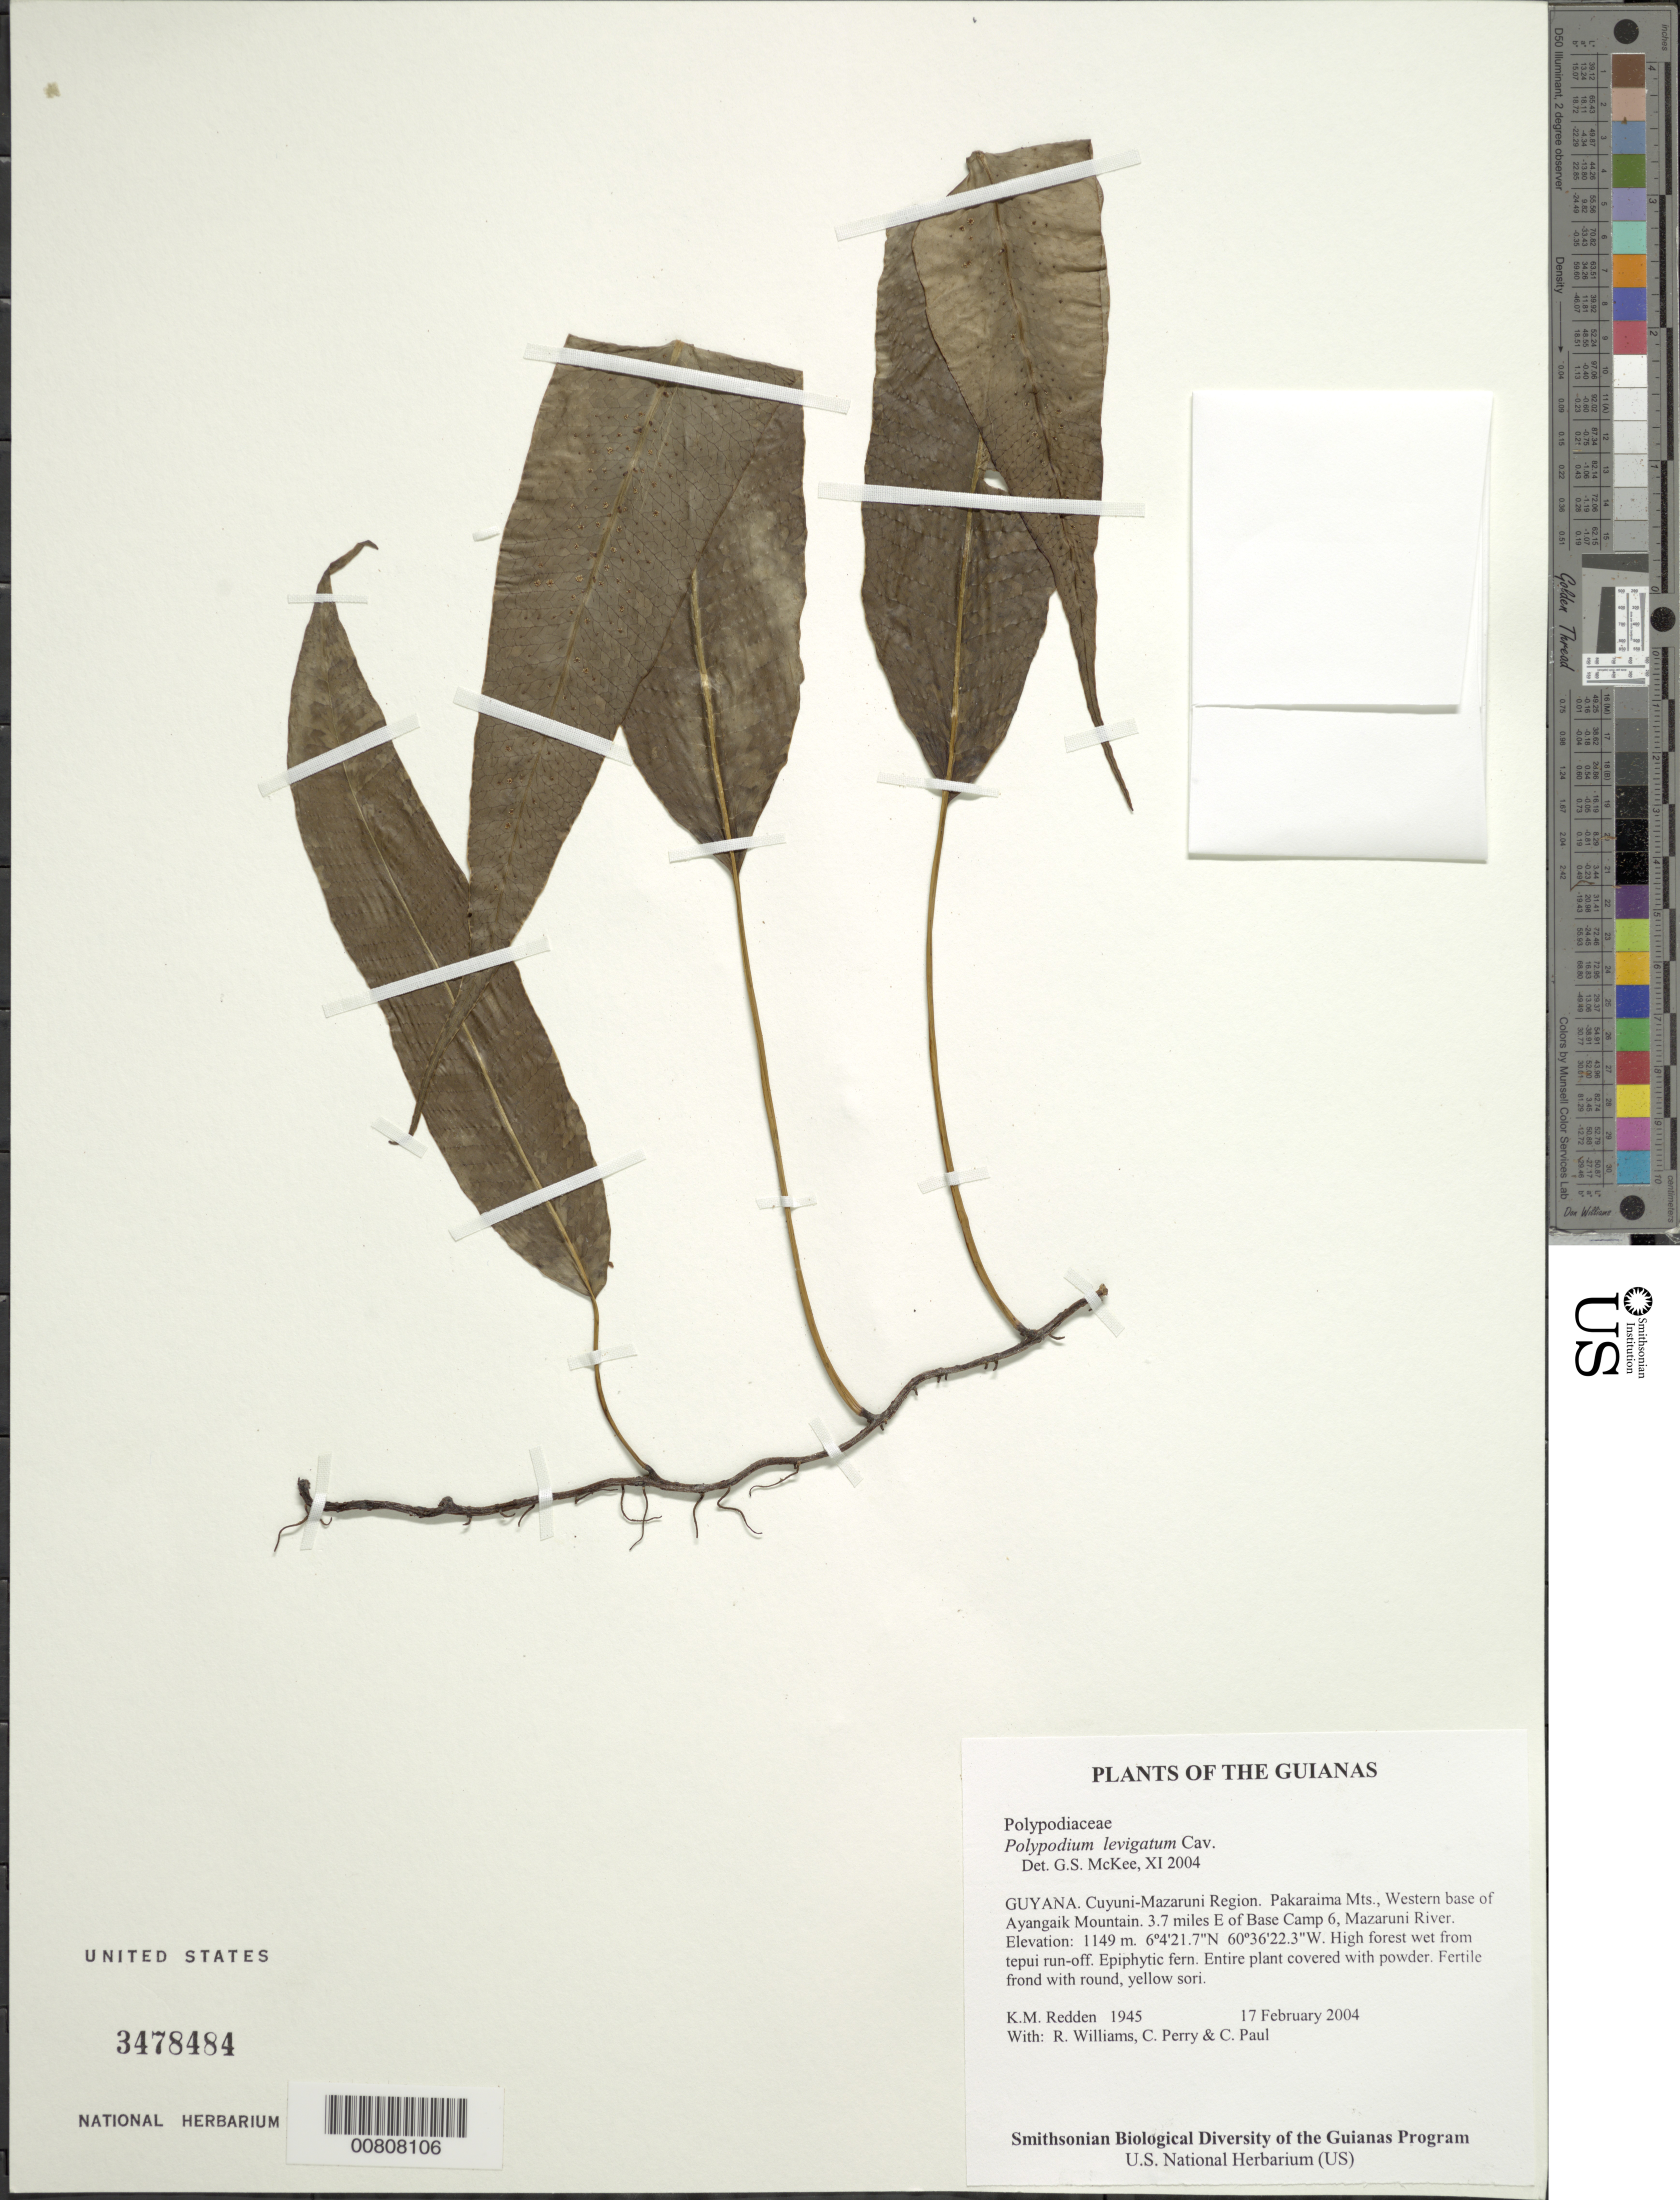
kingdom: Plantae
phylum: Tracheophyta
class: Polypodiopsida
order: Polypodiales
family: Polypodiaceae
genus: Serpocaulon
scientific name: Serpocaulon levigatum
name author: (Cav.) A.R. Sm.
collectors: K. M. Redden, R. Williams, C. Perry & C. Paul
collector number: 1945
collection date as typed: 17 February 2004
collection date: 2004-02-17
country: Guyana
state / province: Cuyuni-Mazaruni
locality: Pakaraima Mts., Western base of Ayangaik Mountain. 3.7 miles E of Base Camp 6, Mazaruni River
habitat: High forest wet from tepui run-off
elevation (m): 1149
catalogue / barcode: US 3478484